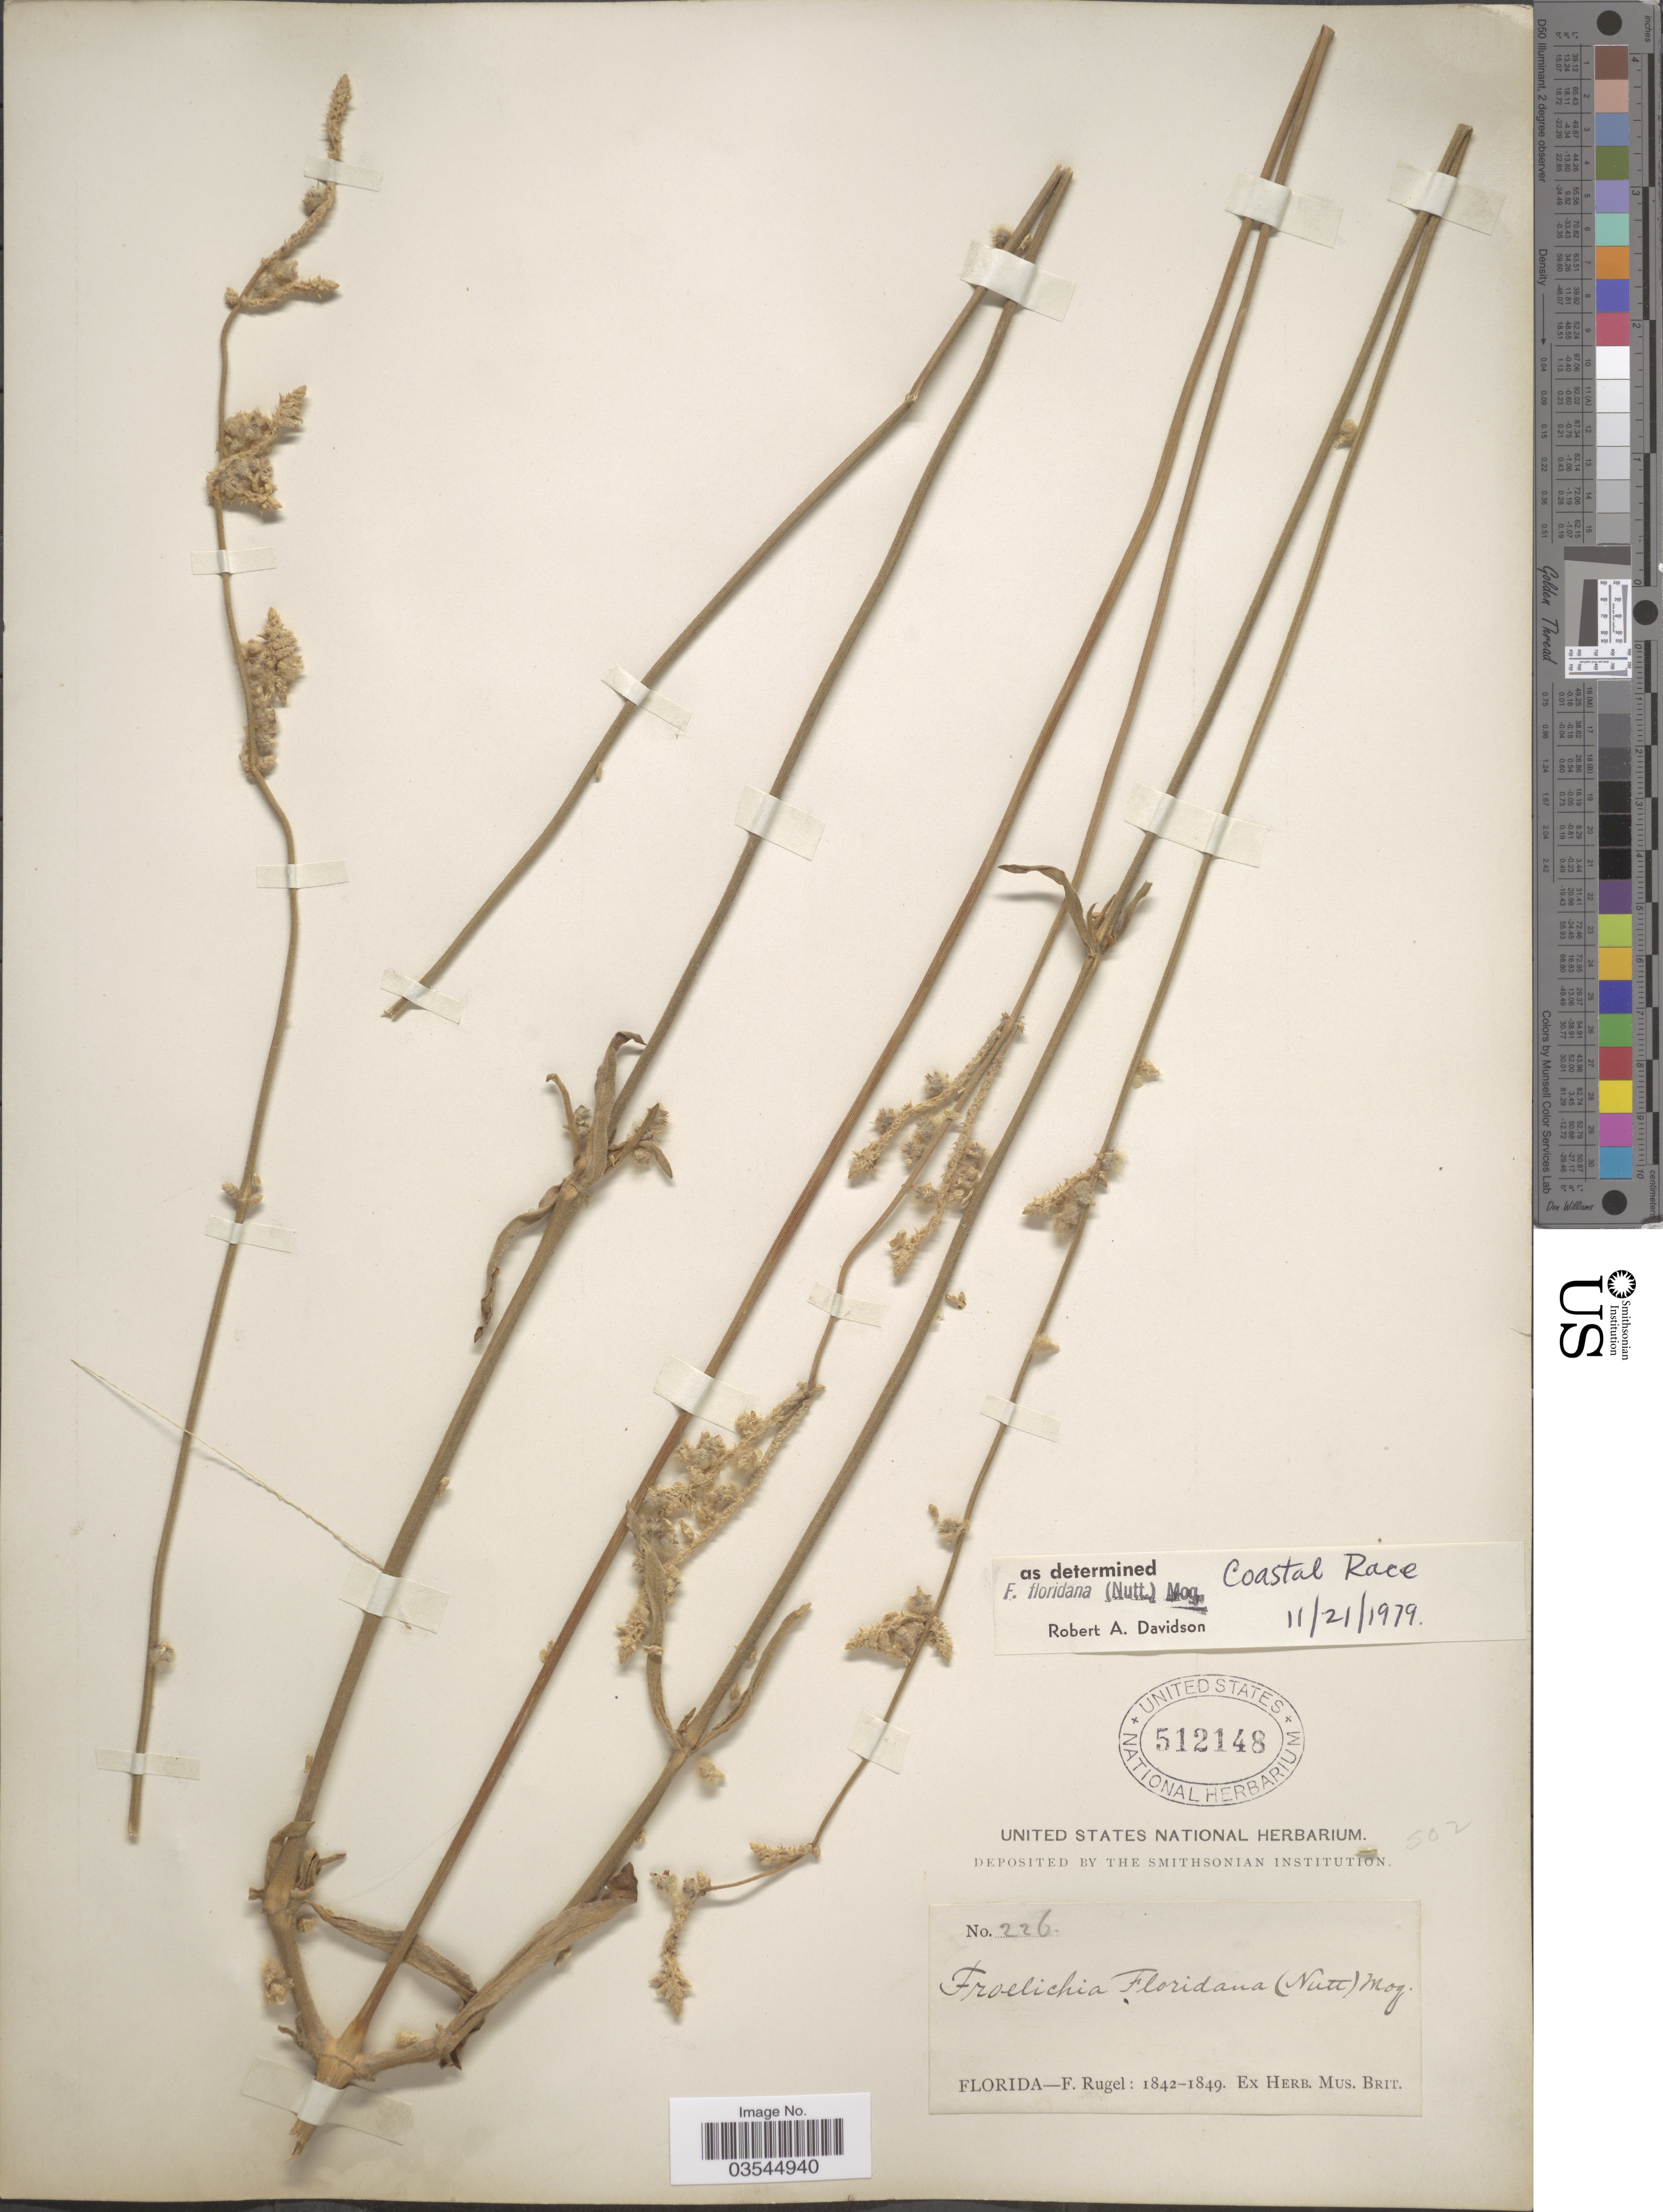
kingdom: Plantae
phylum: Tracheophyta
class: Magnoliopsida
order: Caryophyllales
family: Amaranthaceae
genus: Froelichia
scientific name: Froelichia floridana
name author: (Nutt.) Moq.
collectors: F. Rugel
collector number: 226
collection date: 1842/1849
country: United States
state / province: Florida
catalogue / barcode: US 512148